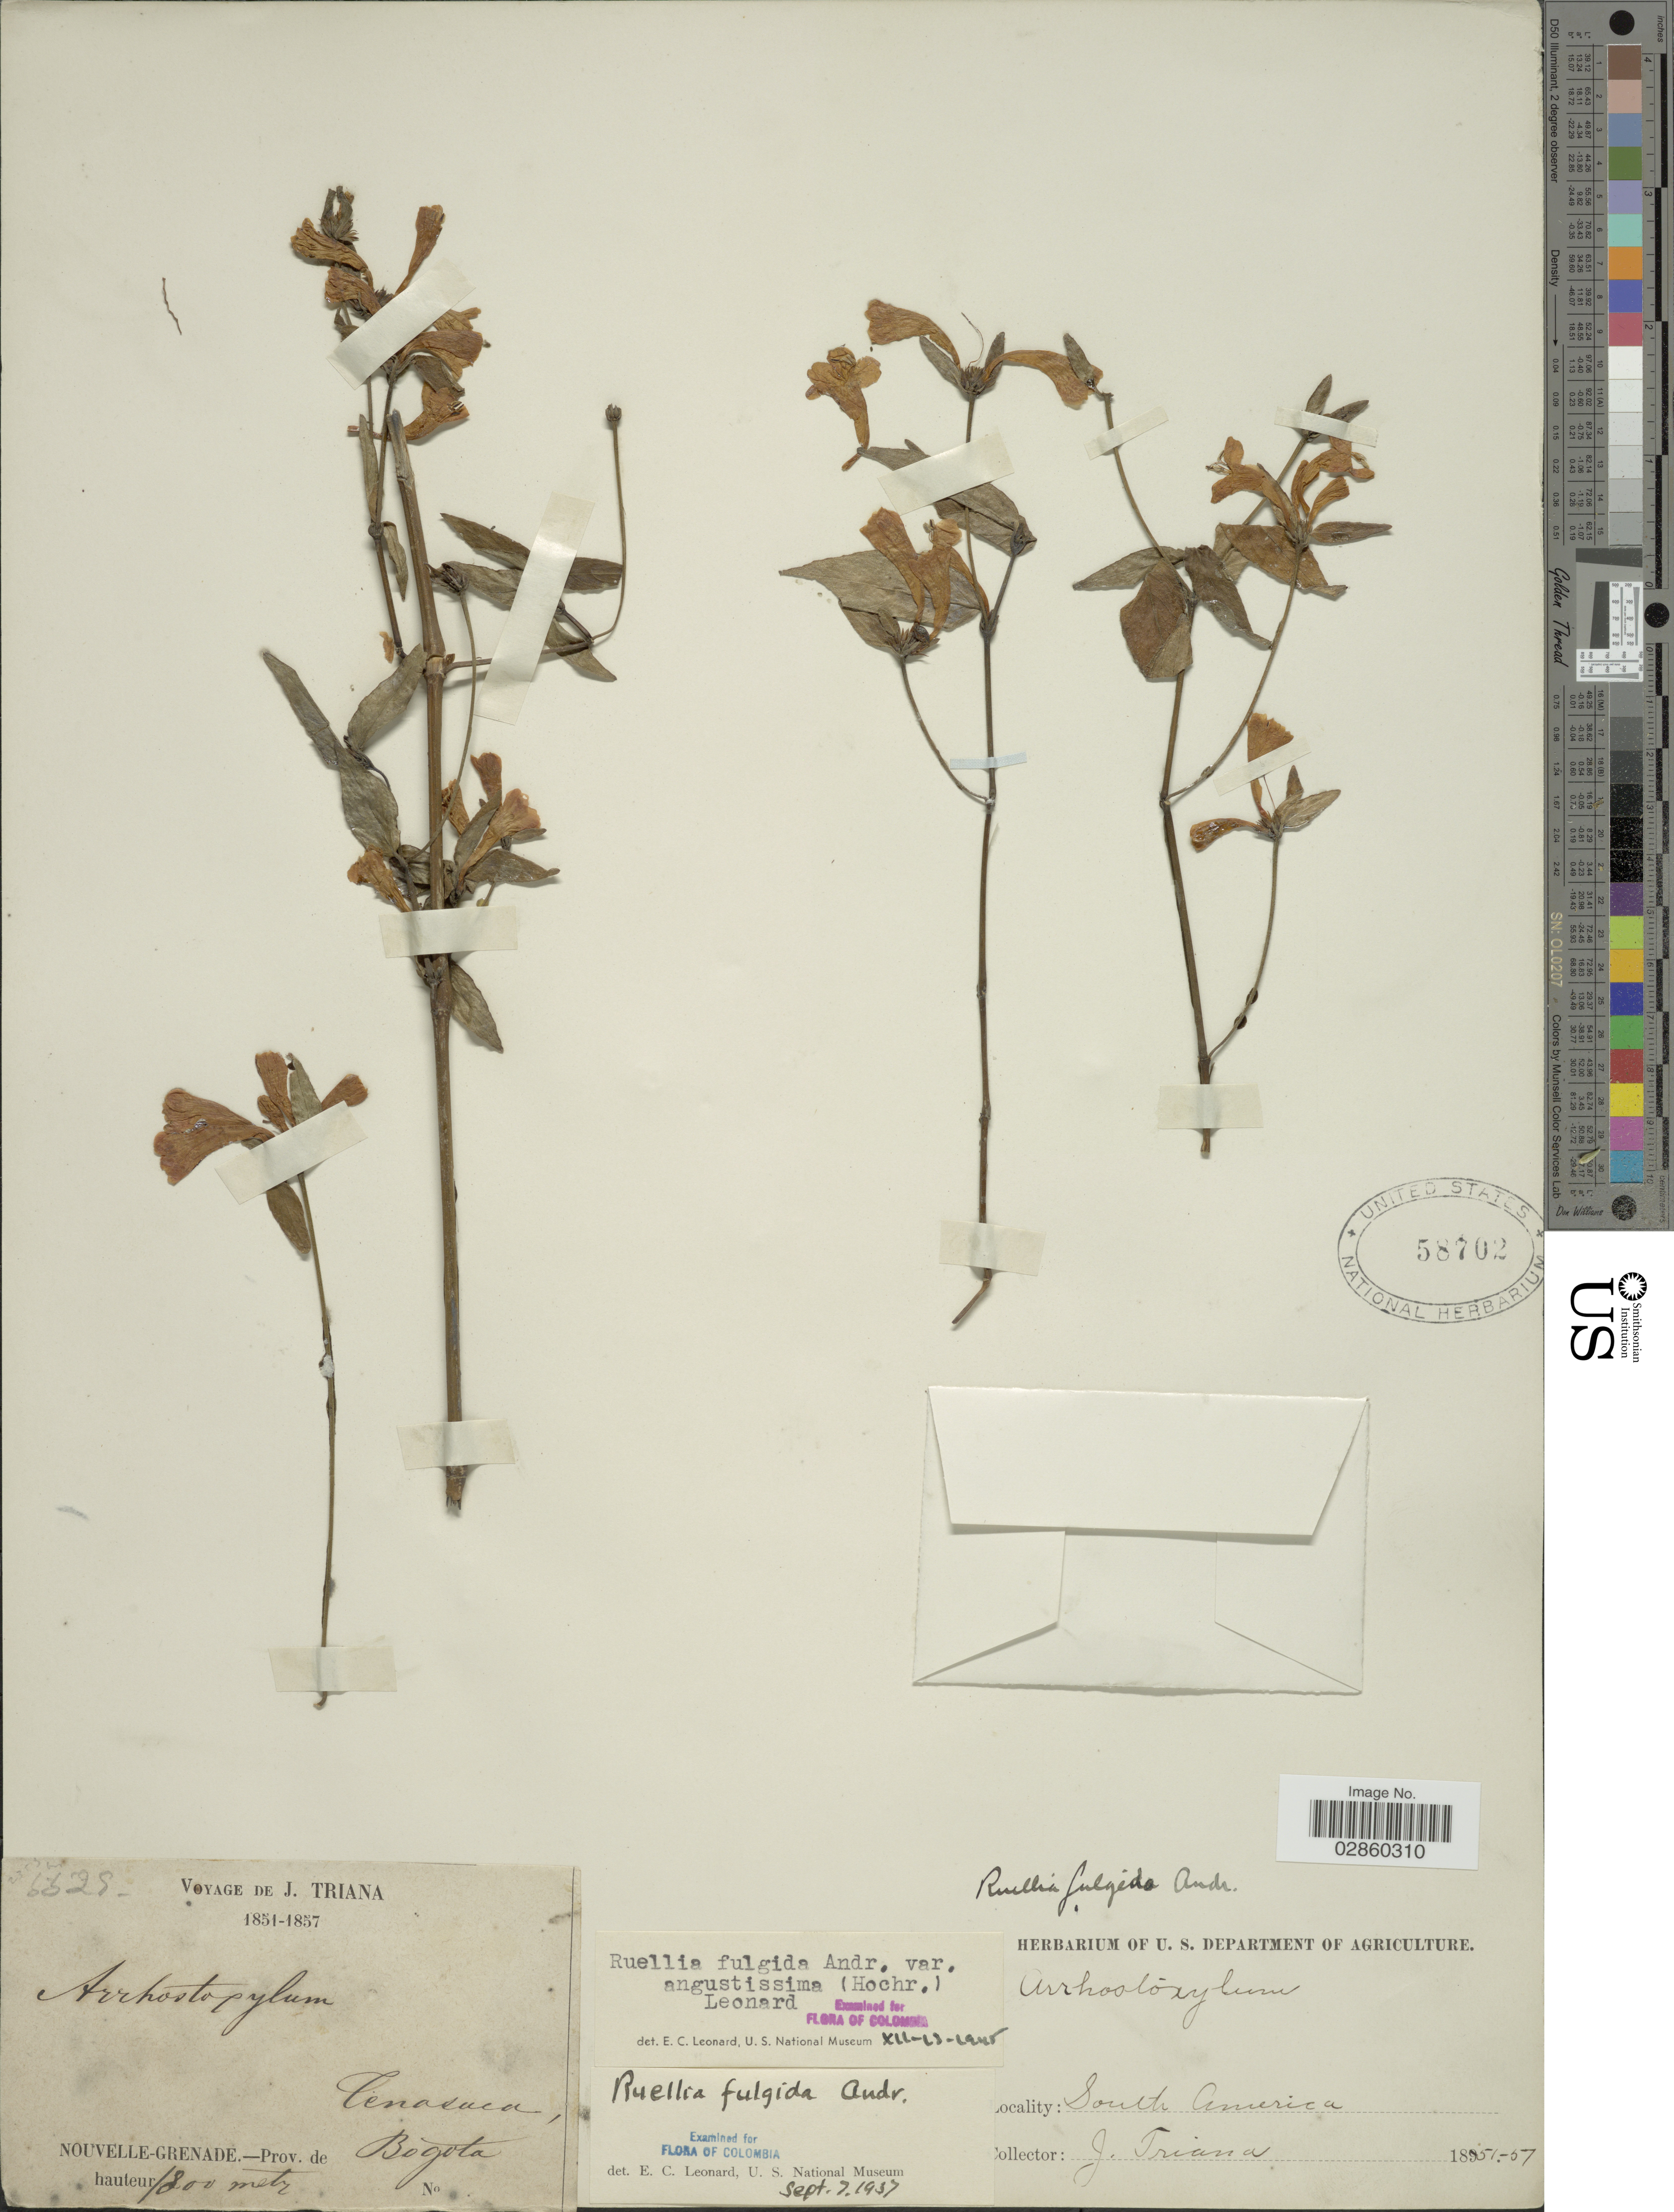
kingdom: Plantae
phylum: Tracheophyta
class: Magnoliopsida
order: Lamiales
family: Acanthaceae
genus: Ruellia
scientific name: Ruellia fulgida var. angustissima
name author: (Hochr.) Leonard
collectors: J. Triana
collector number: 5528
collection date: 1851/1857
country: Colombia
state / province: Bogota D.C.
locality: Nouvelle-Grenade, Prov. de Bogota, Tenasuca.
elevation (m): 1800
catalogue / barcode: US 58702